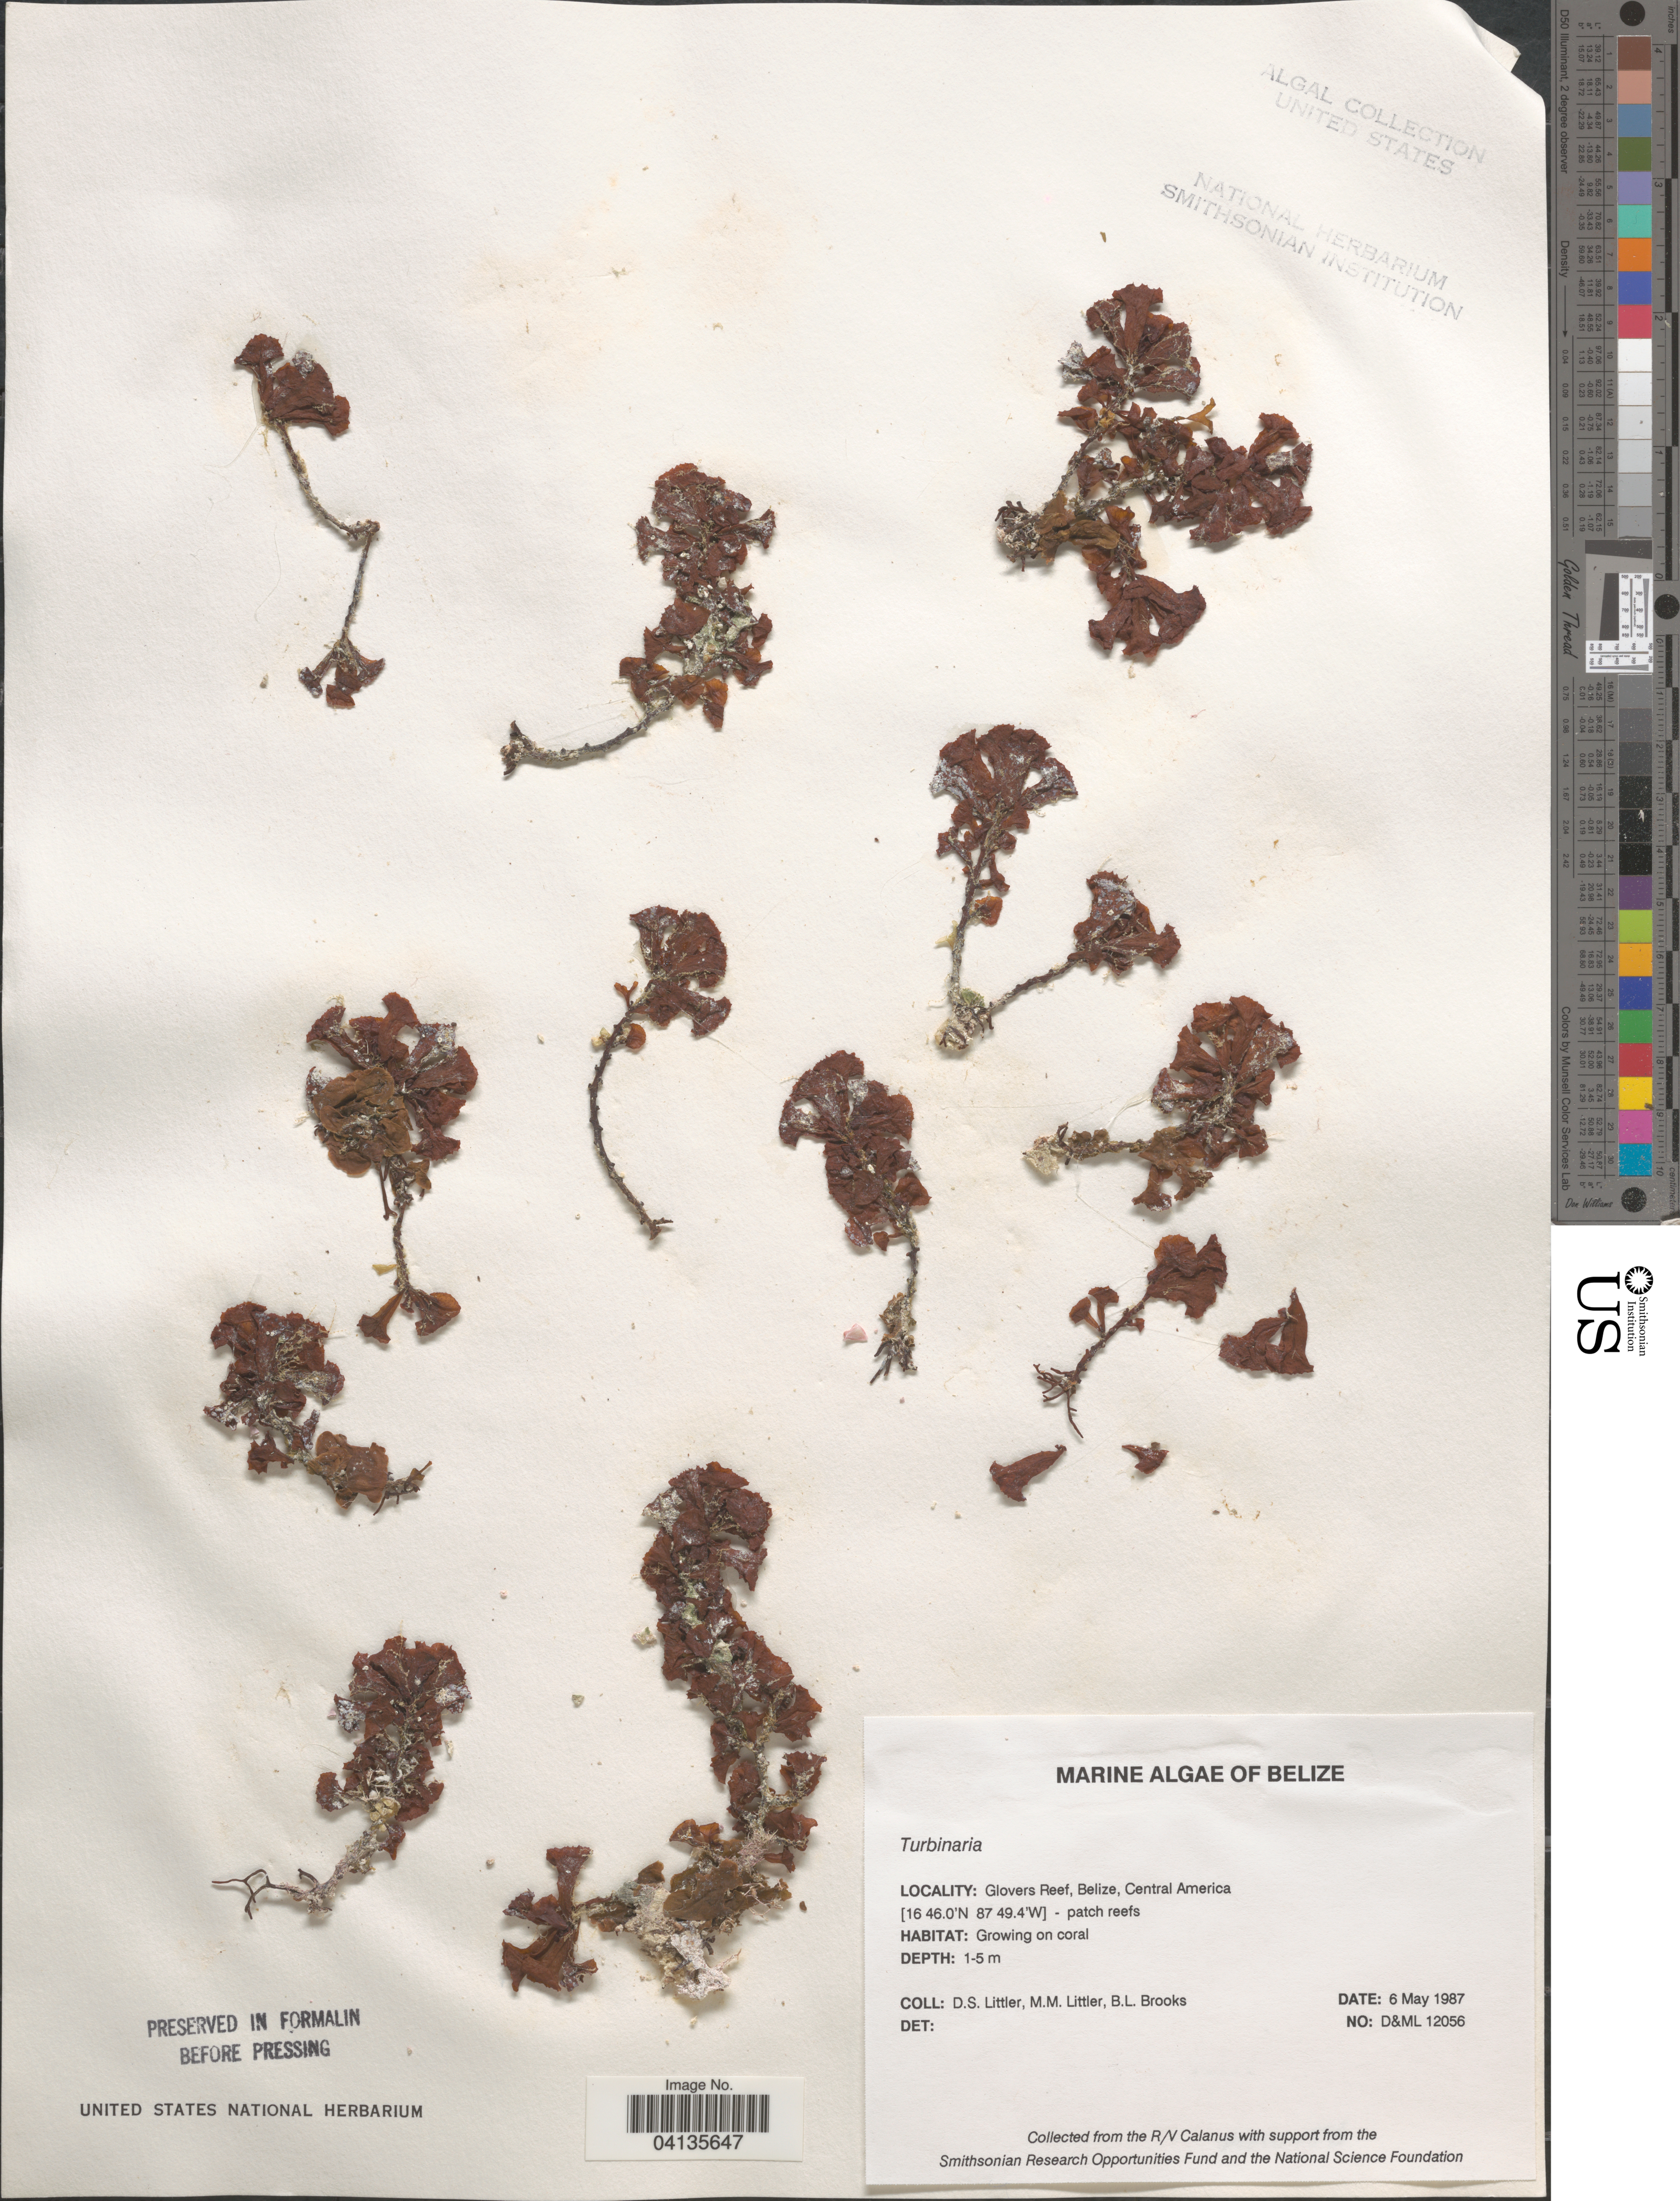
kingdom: Chromista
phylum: Ochrophyta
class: Phaeophyceae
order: Fucales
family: Sargassaceae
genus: Turbinaria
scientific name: Turbinaria sp.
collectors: D. S. Littler & B. Brooks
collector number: D&ML12056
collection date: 1987-05-06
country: Belize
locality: Glovers Reef.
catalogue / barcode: US 238483